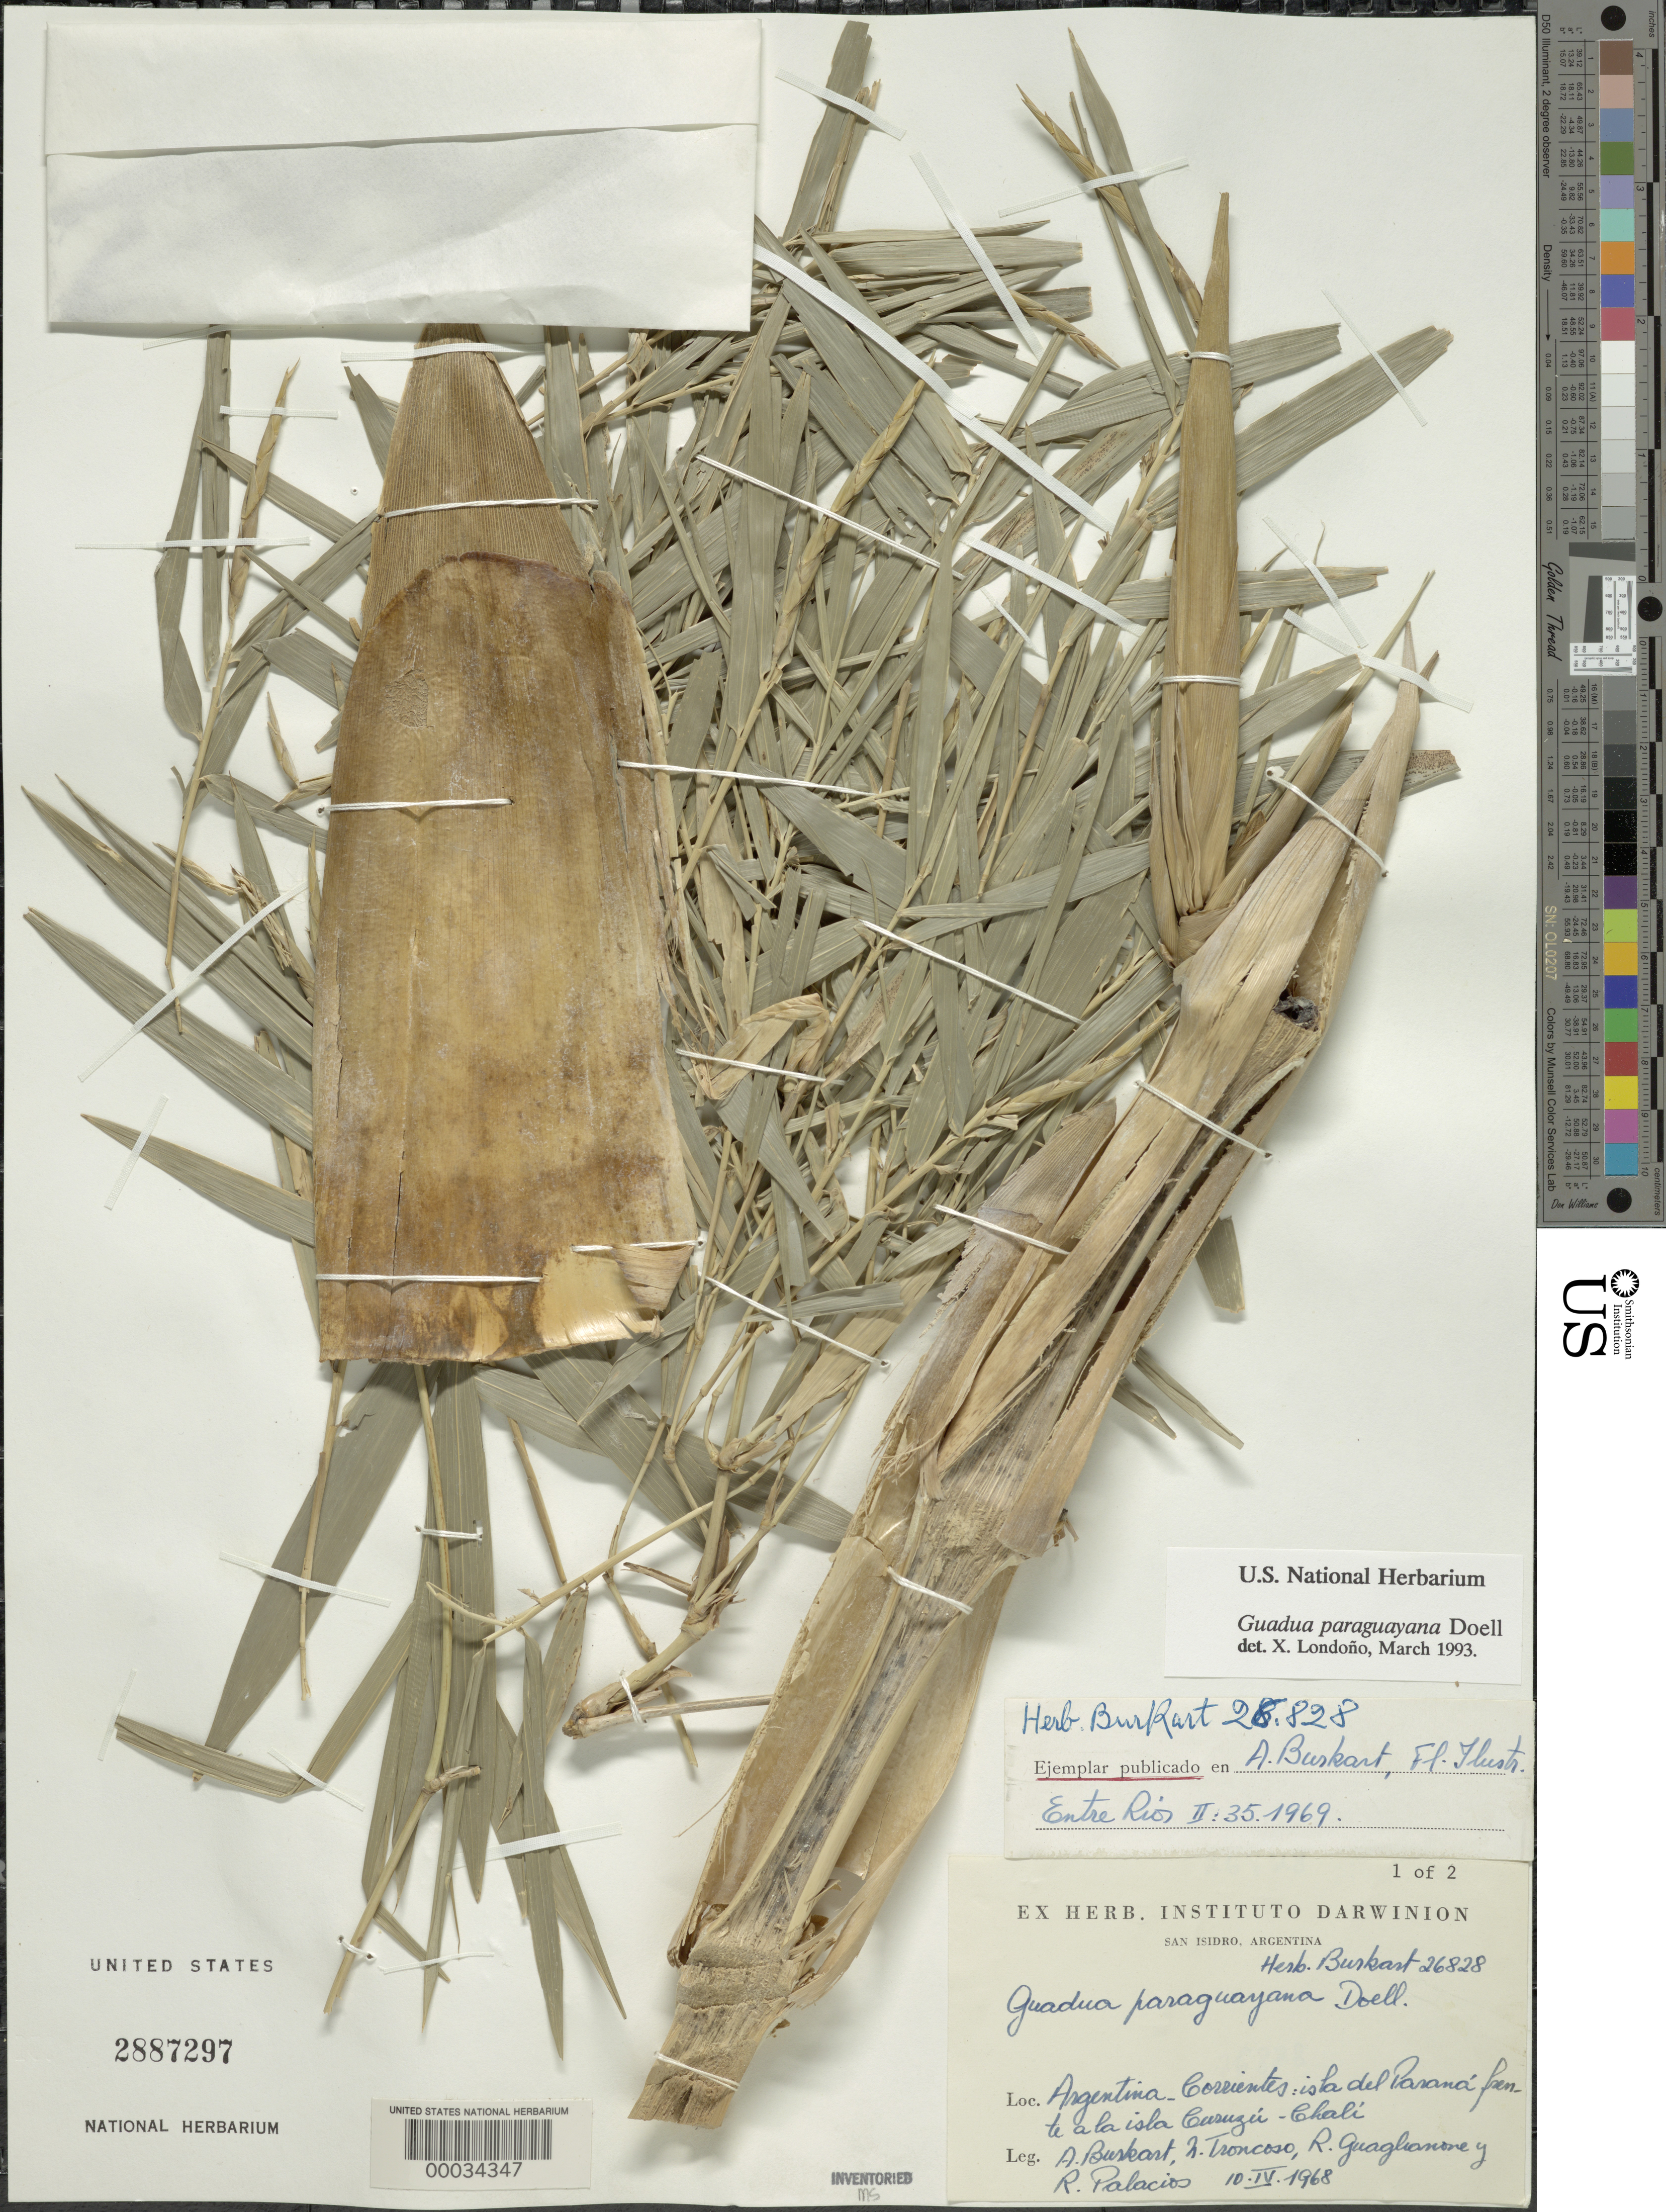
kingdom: Plantae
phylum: Tracheophyta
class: Liliopsida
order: Poales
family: Poaceae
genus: Guadua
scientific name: Guadua paraguayana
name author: Döll in Mart.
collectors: A. Buckart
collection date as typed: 10 Apr 1968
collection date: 1968-04-10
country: Argentina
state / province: Corrientes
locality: Parana, Curuzie Chali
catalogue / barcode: US 2887297